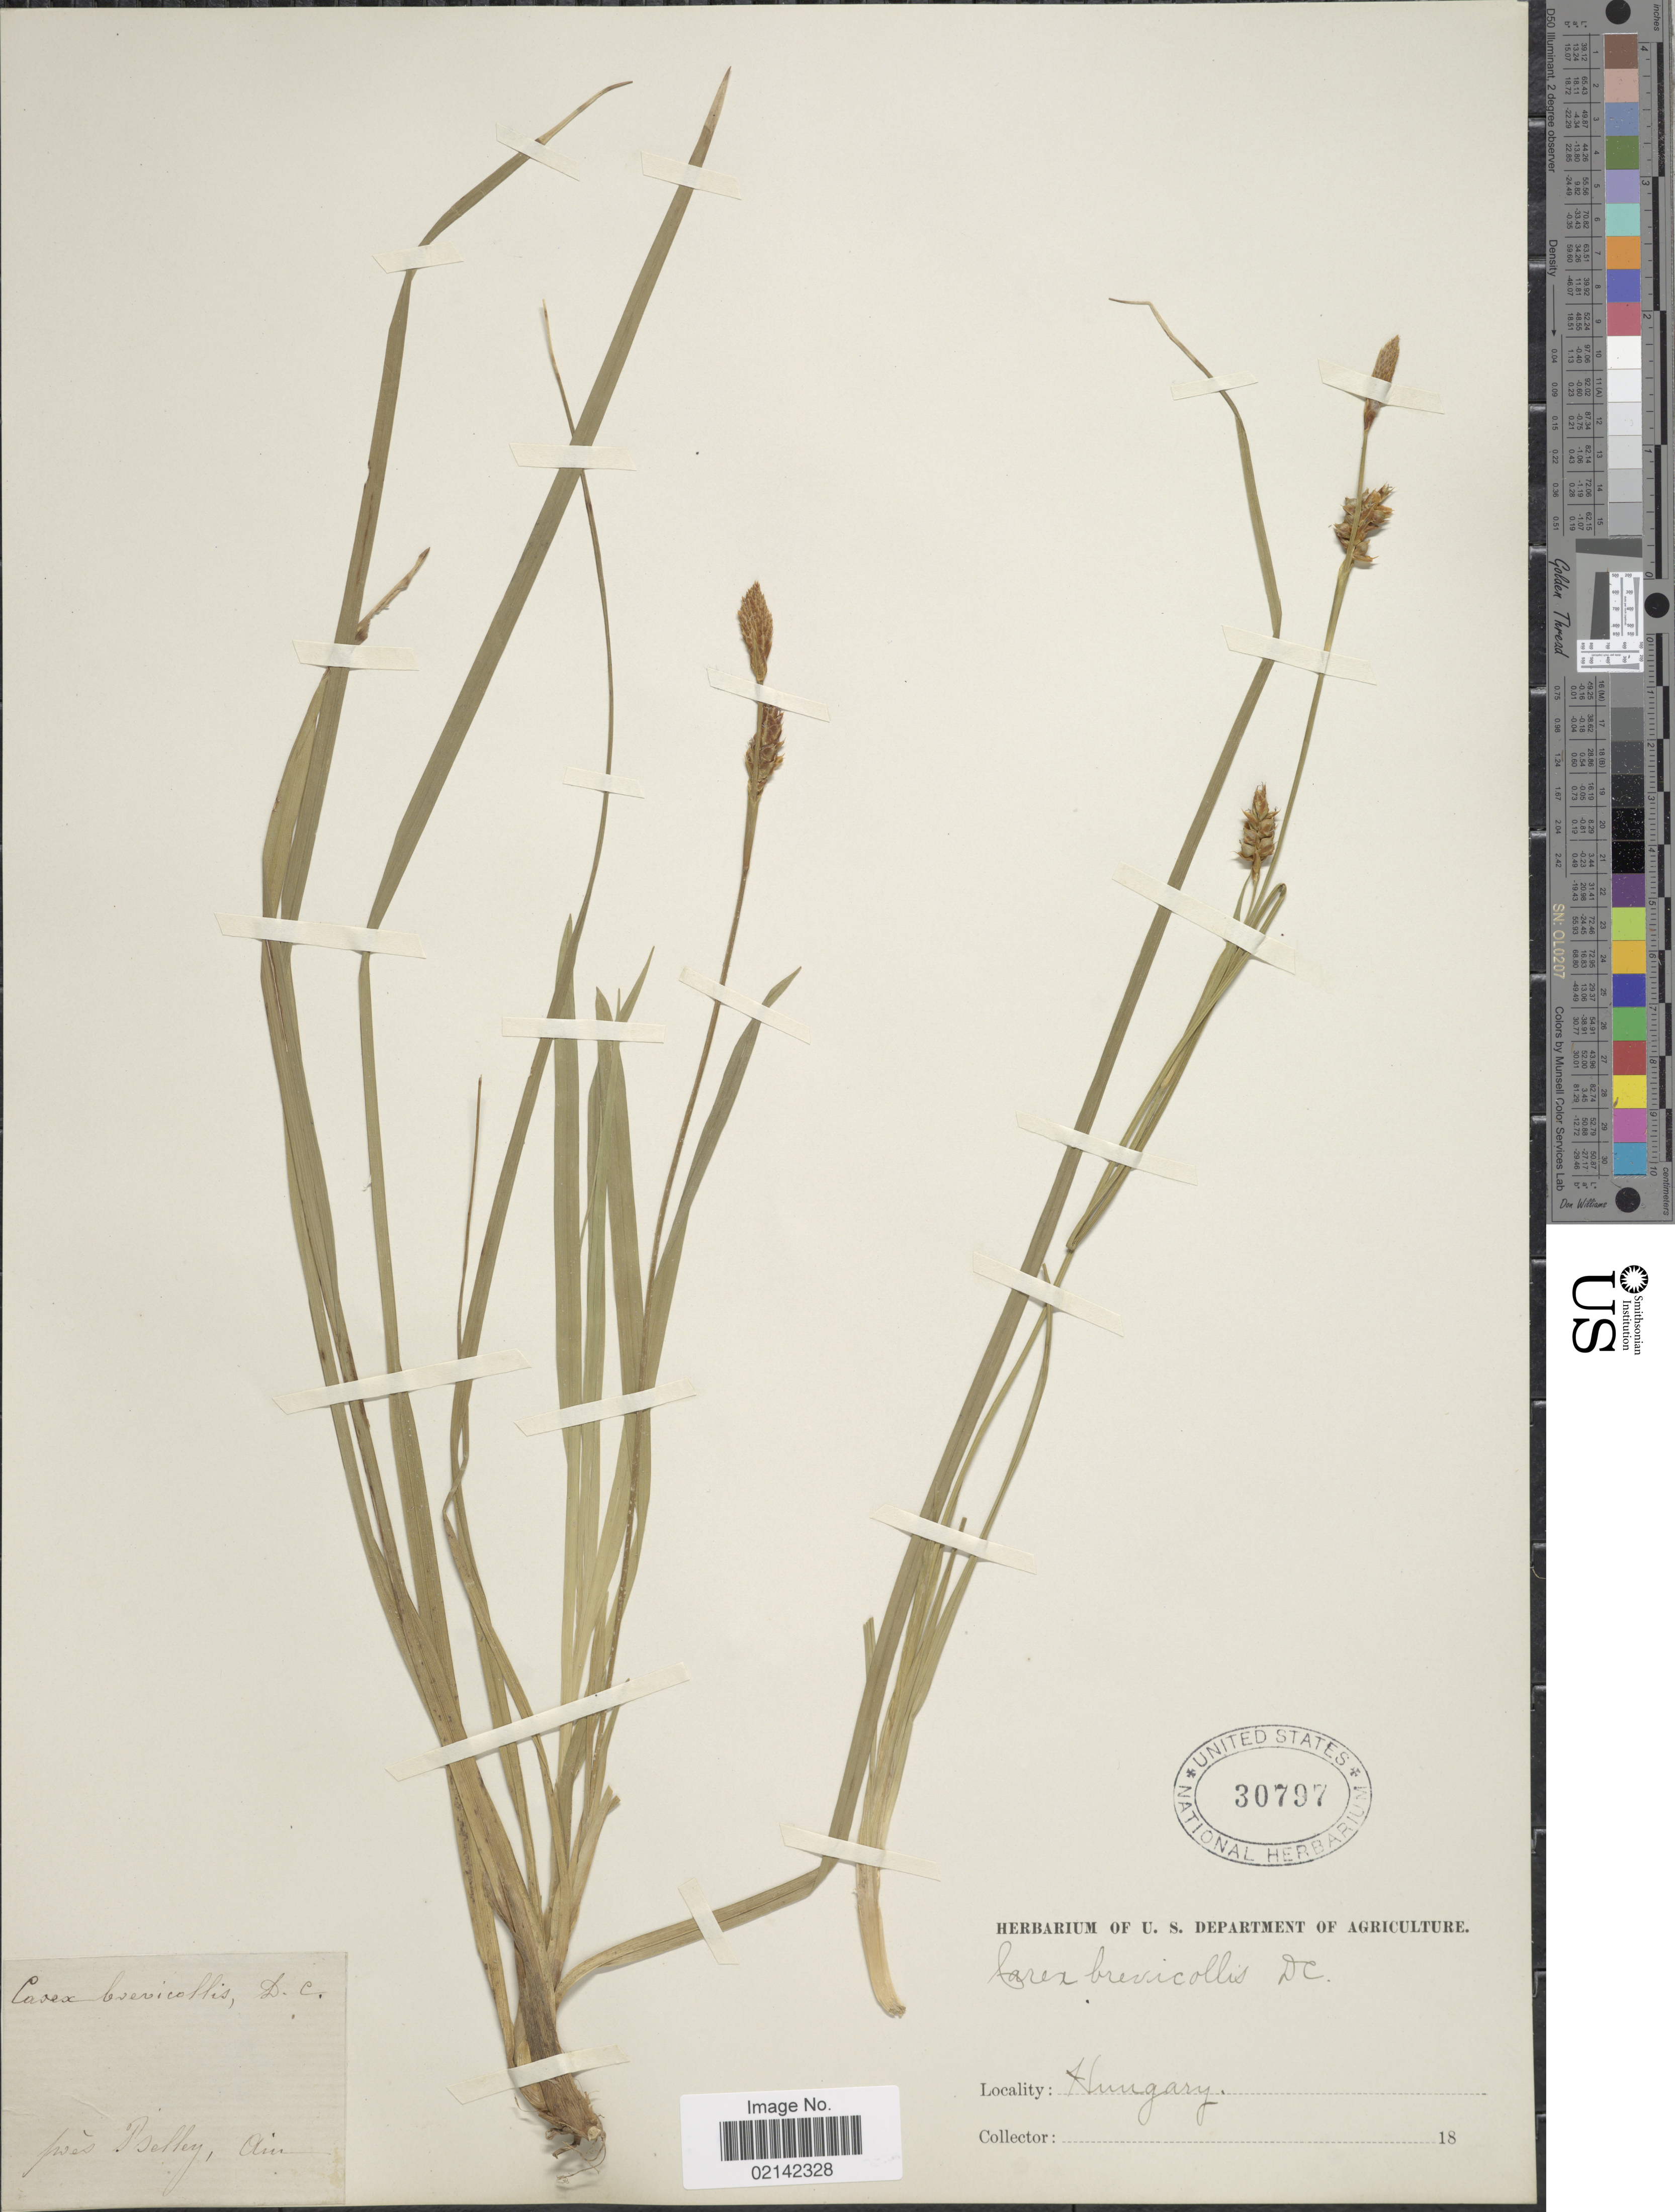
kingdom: Plantae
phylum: Tracheophyta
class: Liliopsida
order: Poales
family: Cyperaceae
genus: Carex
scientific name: Carex brevicollis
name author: DC.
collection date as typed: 18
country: Hungary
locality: Prés Belley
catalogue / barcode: US 30797